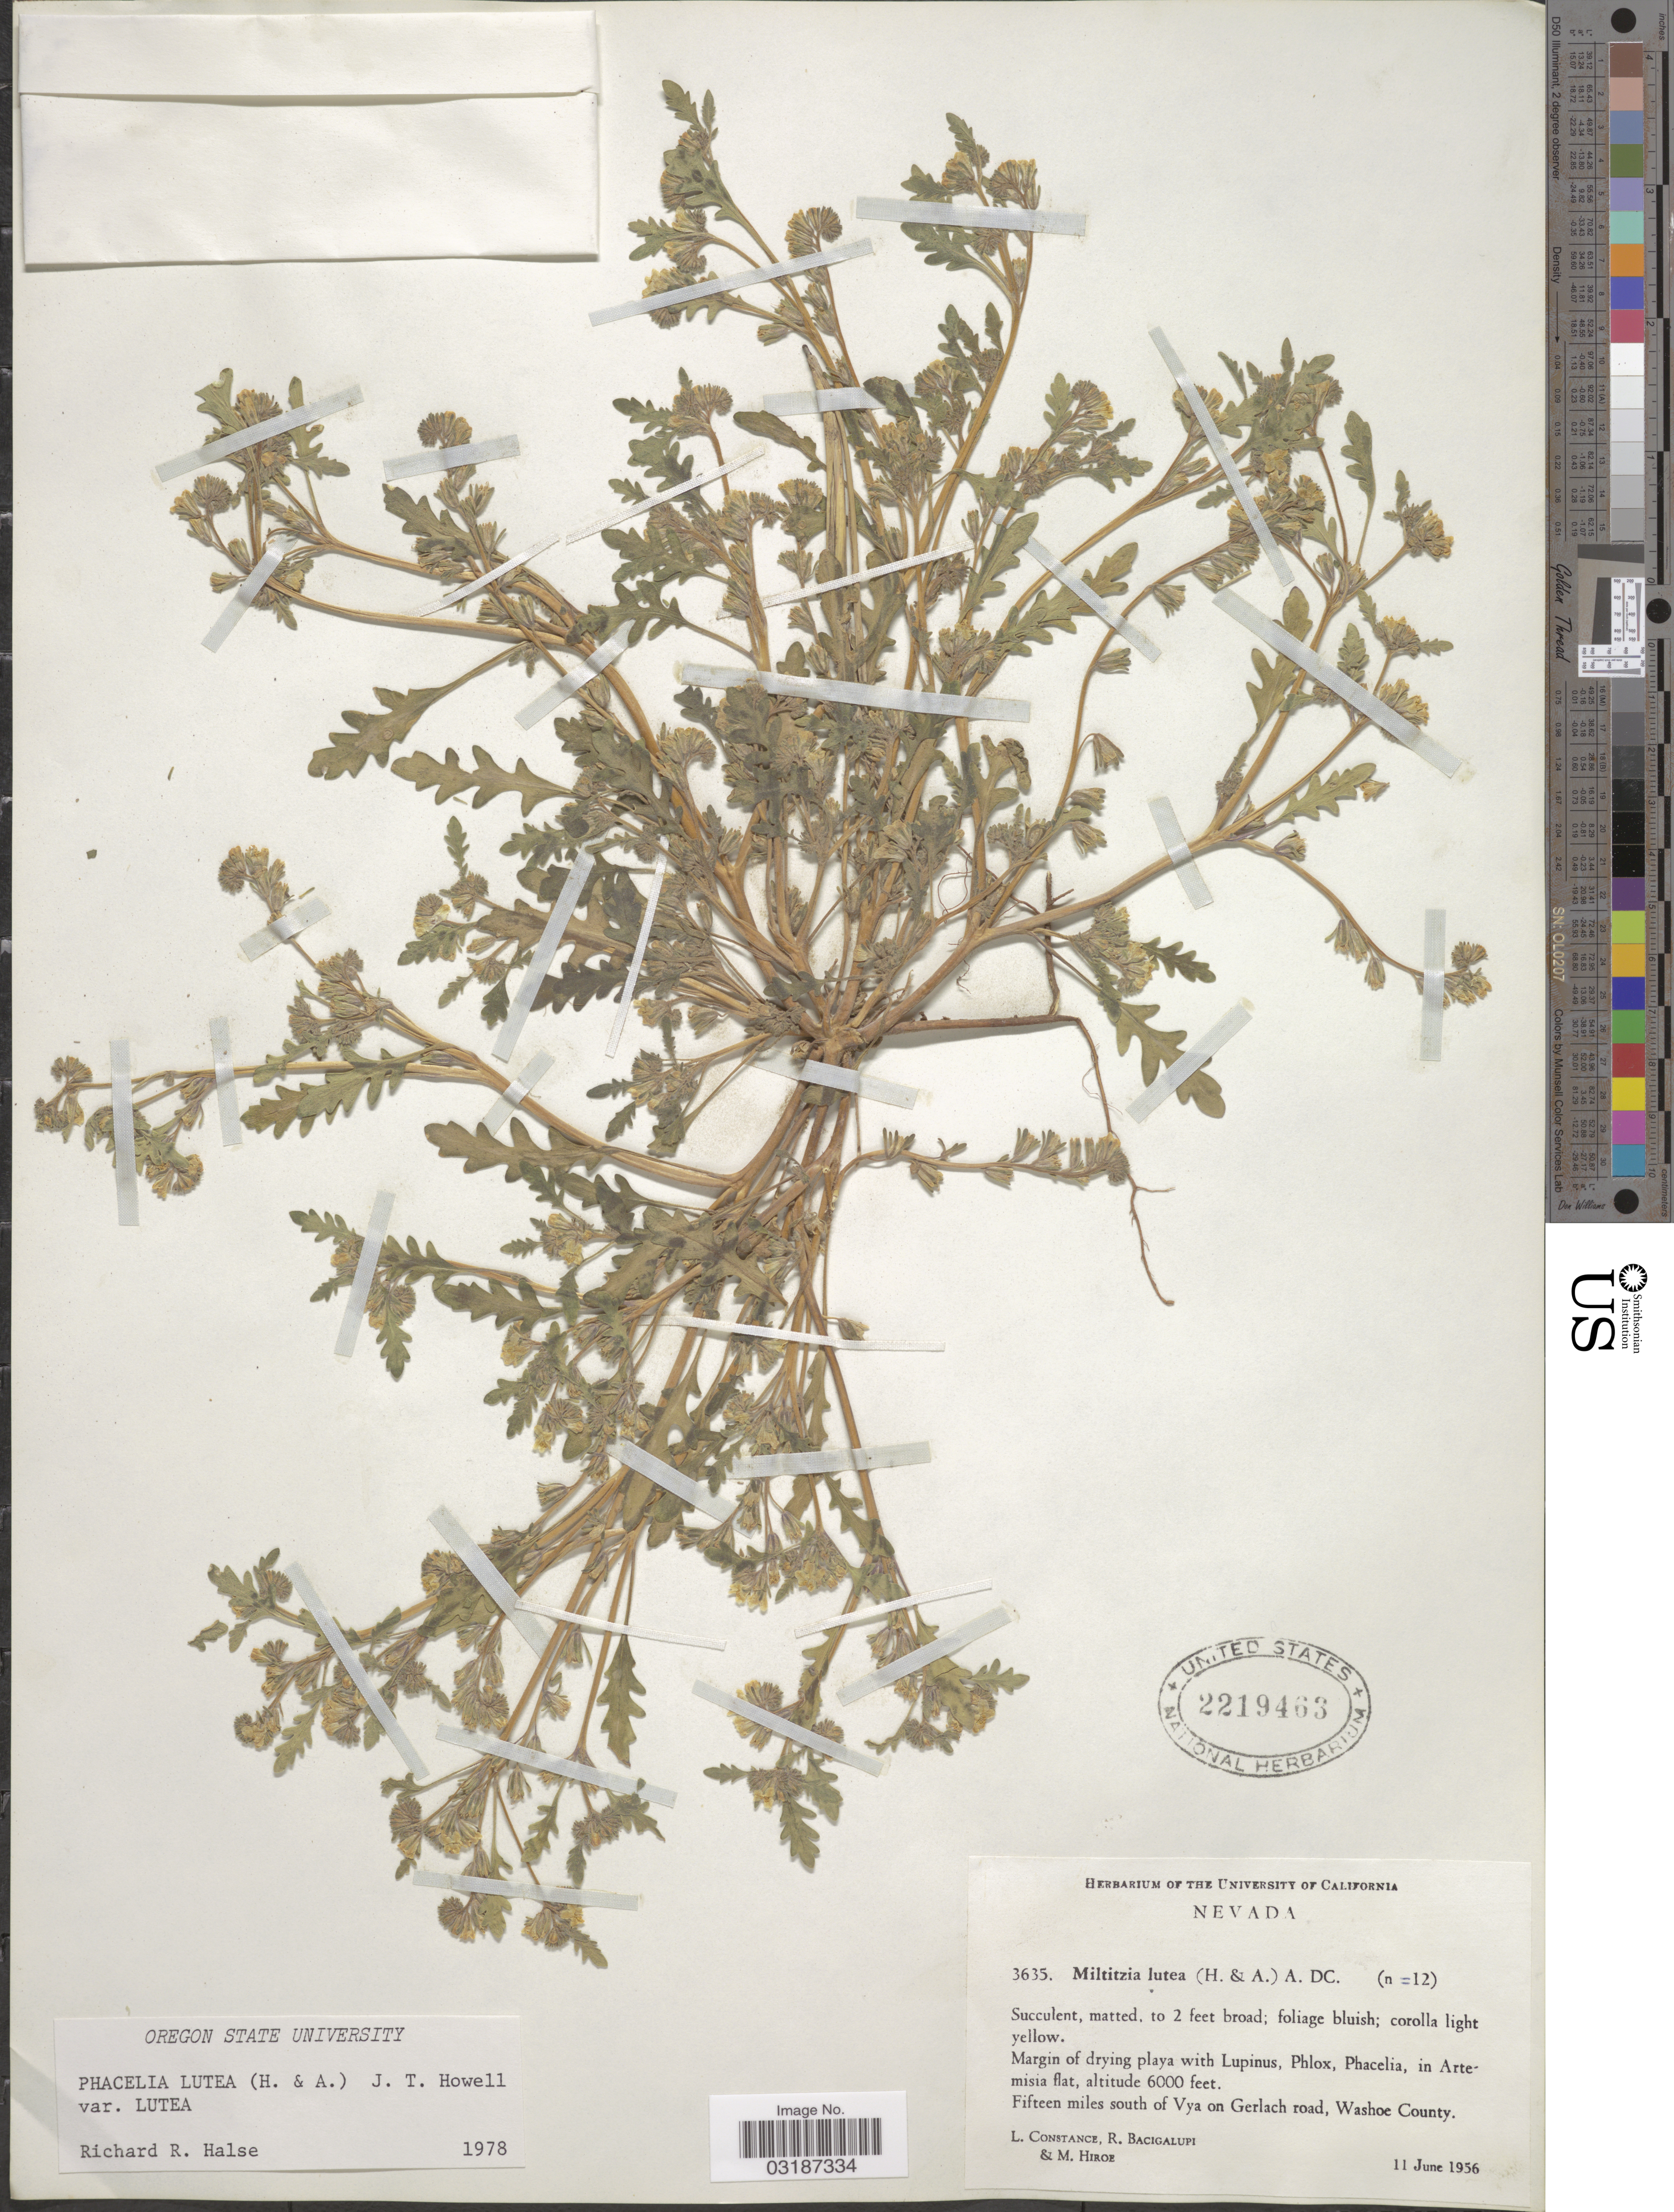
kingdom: Plantae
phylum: Tracheophyta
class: Magnoliopsida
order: Boraginales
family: Hydrophyllaceae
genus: Phacelia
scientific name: Phacelia lutea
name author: (Hook. & Arn.) J.T. Howell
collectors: L. Constance, M. Hiroe & R. Bacigalupi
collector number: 3635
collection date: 1956-06-11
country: United States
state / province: Nevada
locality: Fifteen miles south of Vya on Gerlach road, Washoe County.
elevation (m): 1829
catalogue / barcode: US 2219463